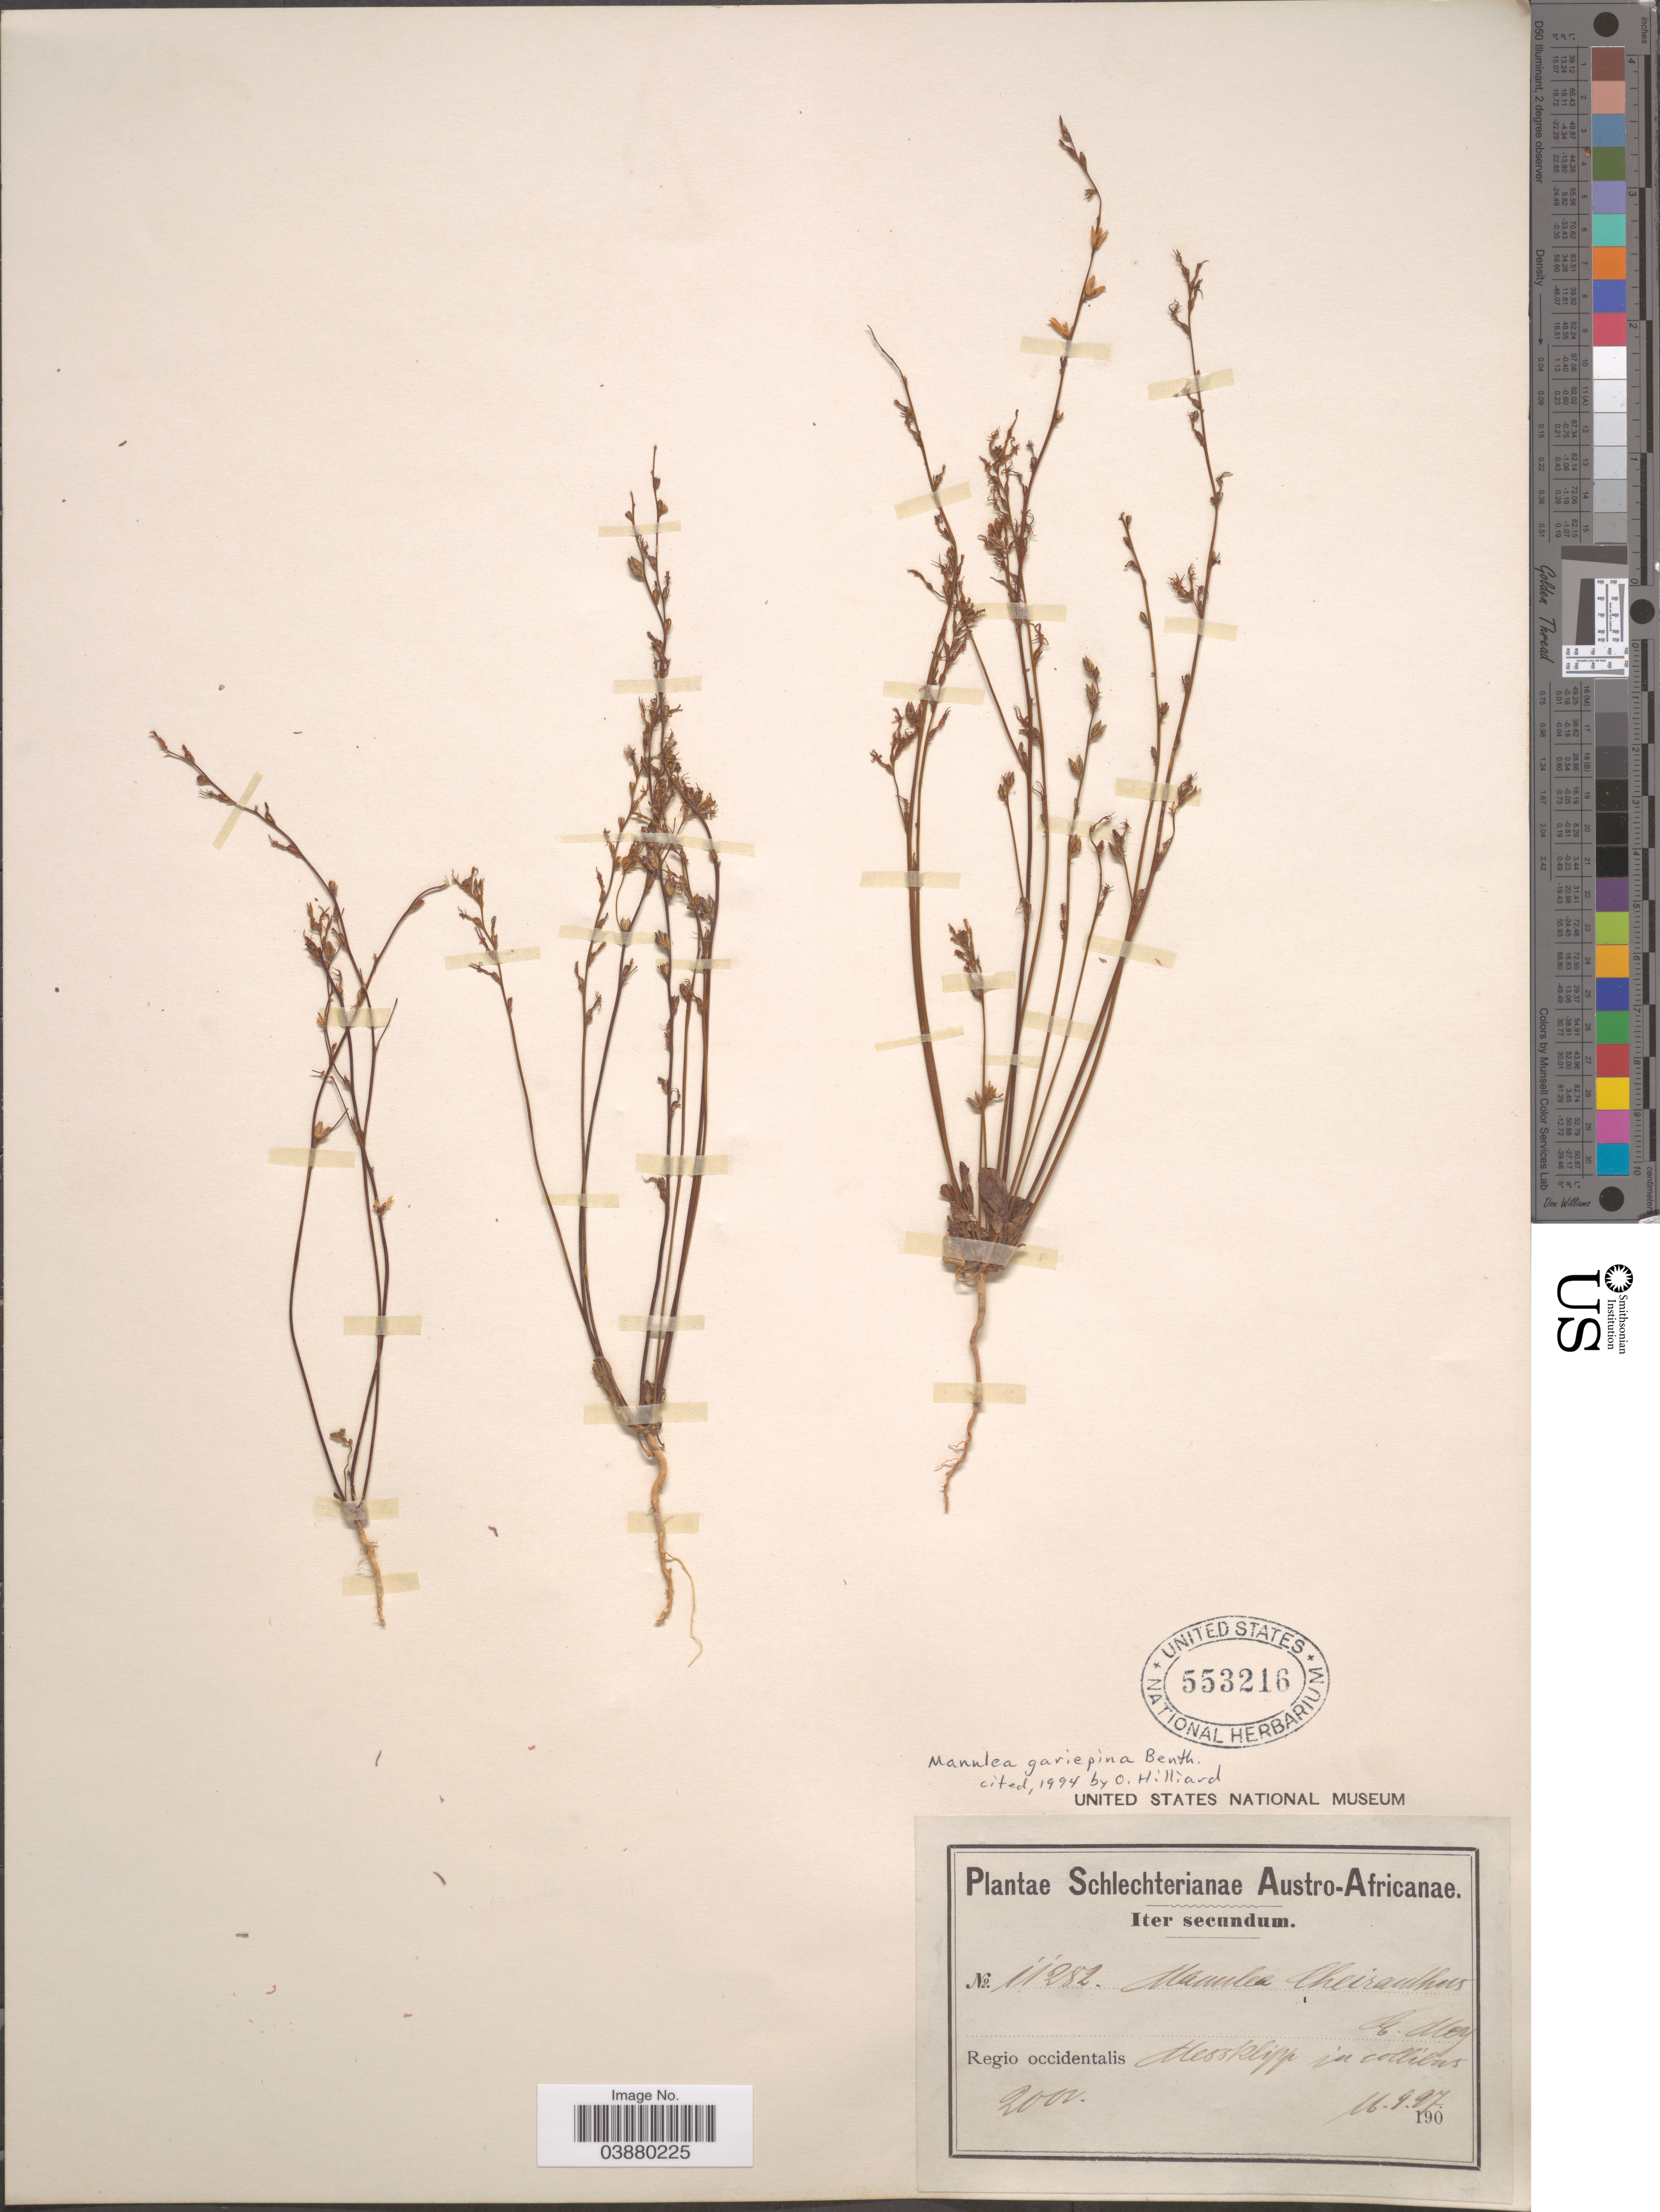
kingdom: Plantae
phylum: Tracheophyta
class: Magnoliopsida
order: Lamiales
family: Scrophulariaceae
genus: Manulea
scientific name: Manulea gariepina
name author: Benth.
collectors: Schlechter, --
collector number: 11282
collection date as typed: Transcribed d/m/y: 16/9/97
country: South Africa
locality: Austro-Africanae. Regio occidentalis. Messklipp [interpreted] in collibus.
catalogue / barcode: US 553216